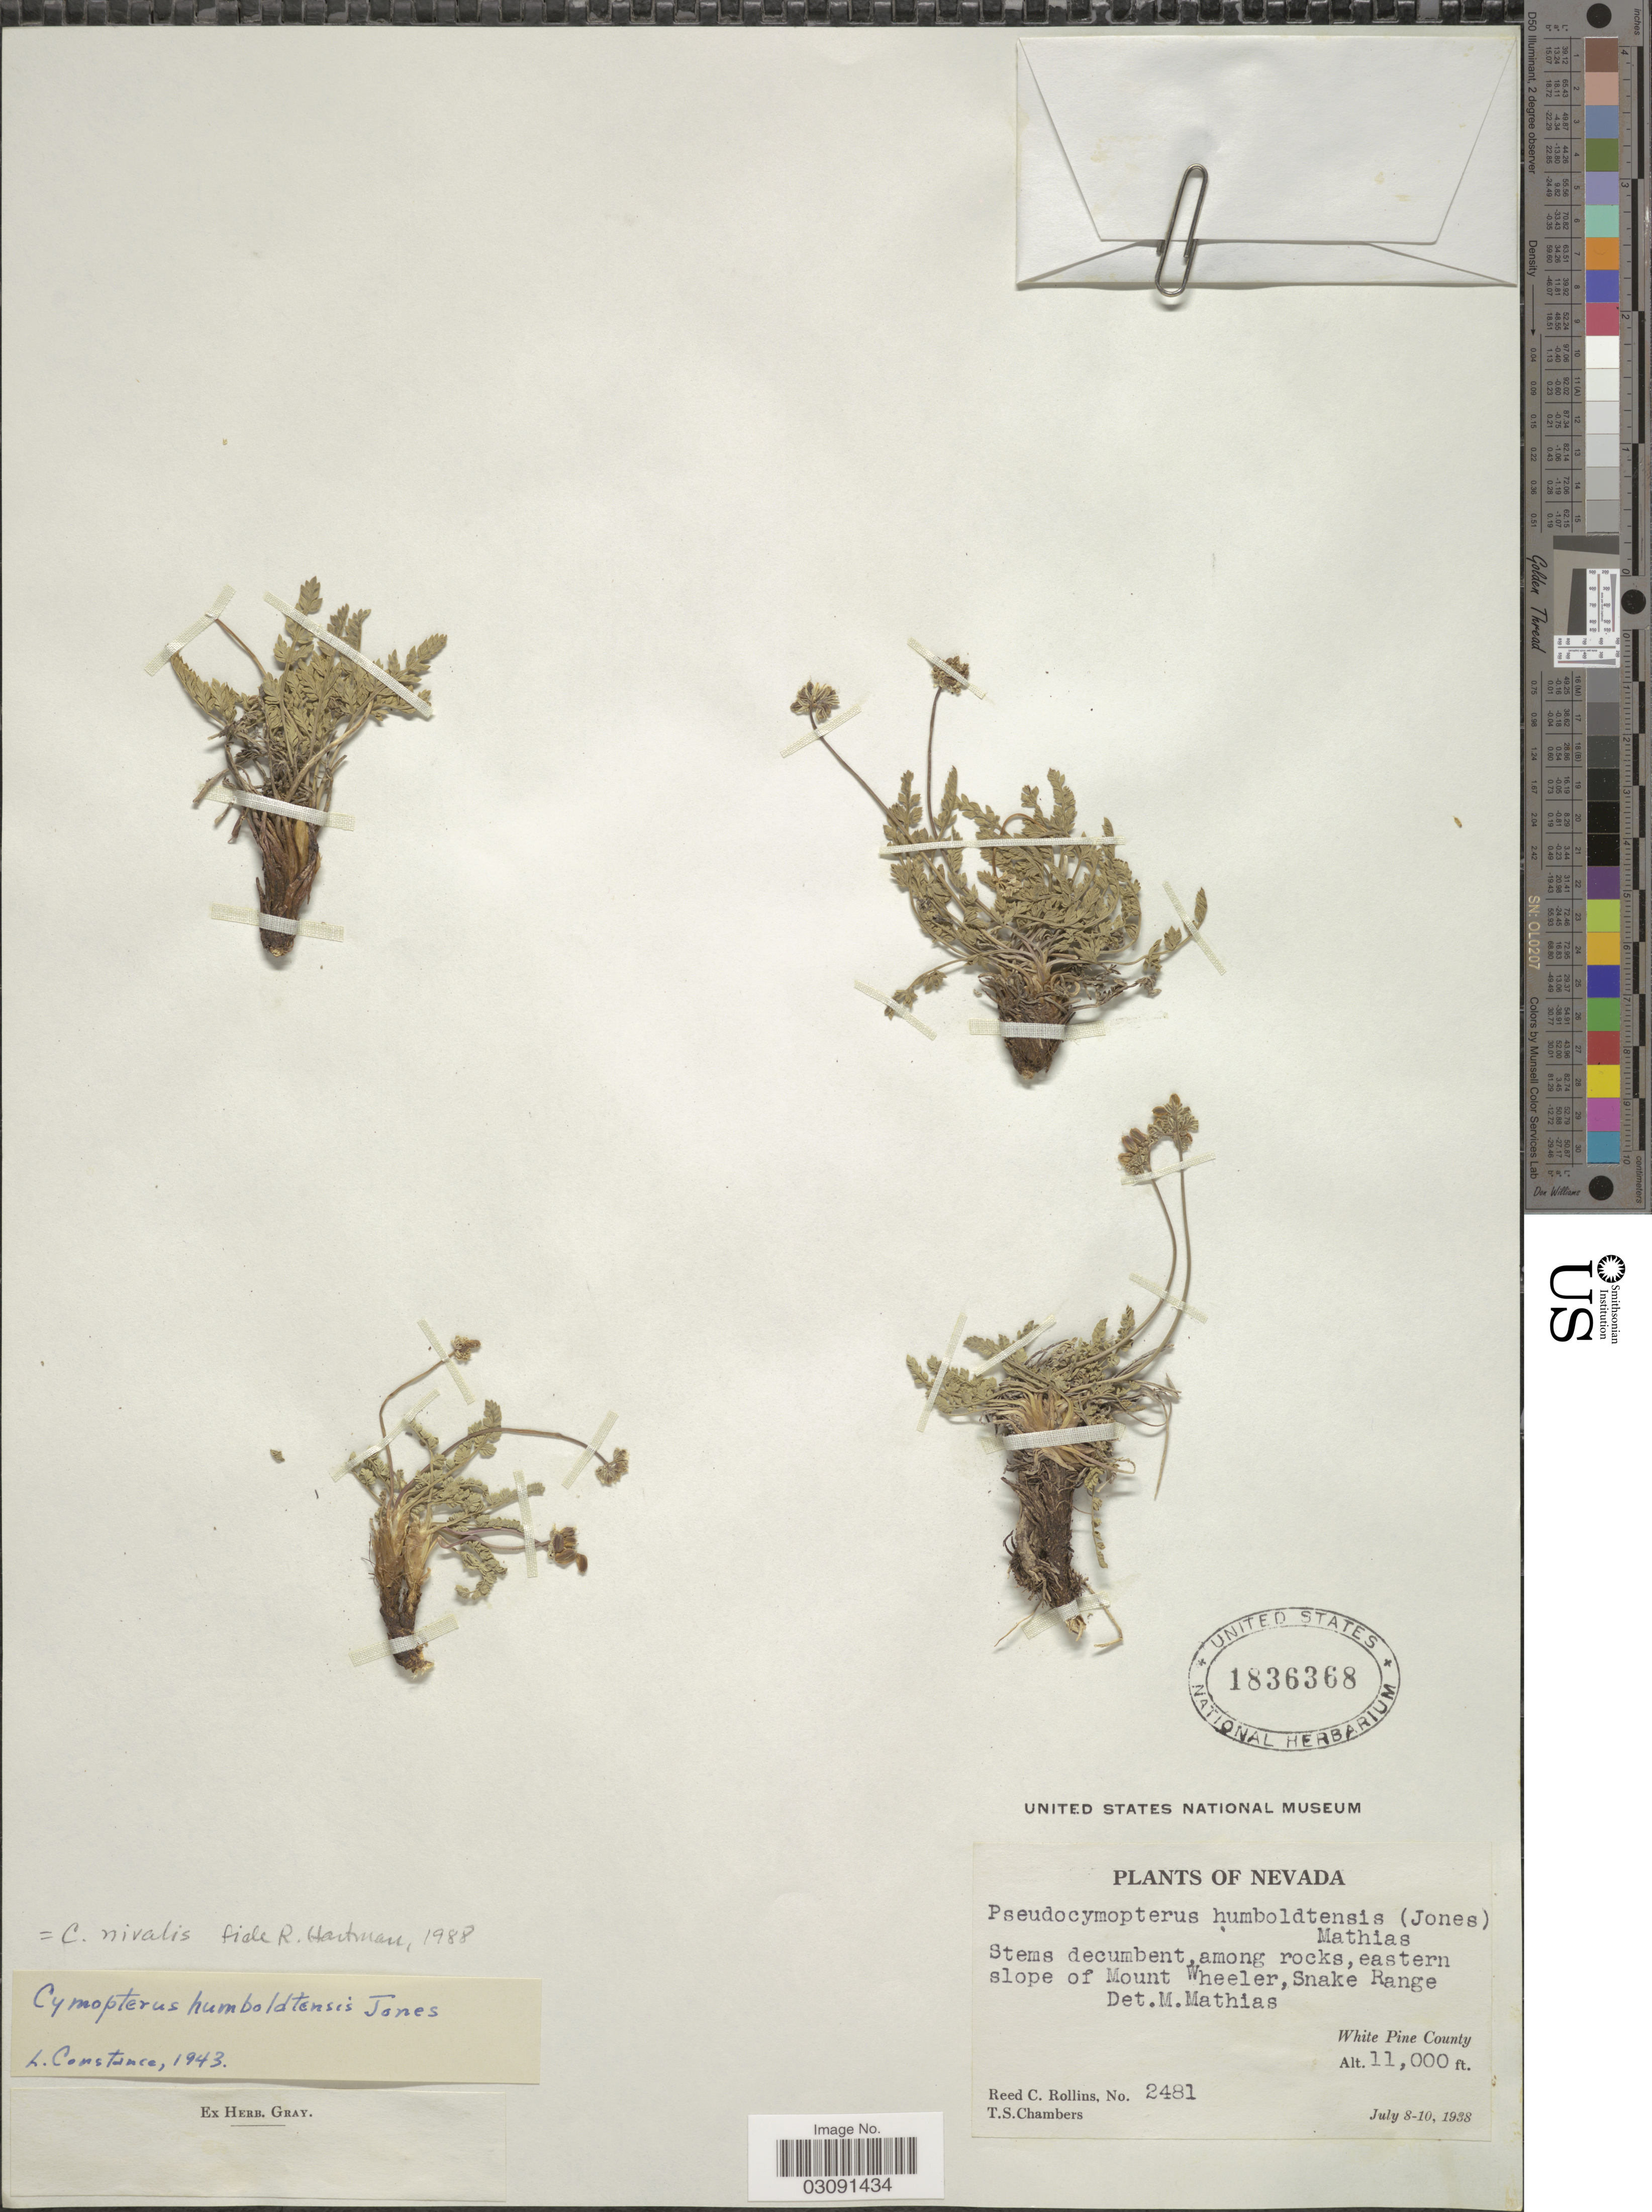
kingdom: Plantae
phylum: Tracheophyta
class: Magnoliopsida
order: Apiales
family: Apiaceae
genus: Cymopterus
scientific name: Cymopterus nivalis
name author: S. Watson in C. King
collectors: R. C. Rollins & T. Chambers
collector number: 2481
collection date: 1938-07-08/1938-07-10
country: United States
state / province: Nevada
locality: Among rocks, eastern slope of Mount Wheeler, Snake Range. White Pine County.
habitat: among rocks, eastern slope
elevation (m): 3353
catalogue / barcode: US 1836368